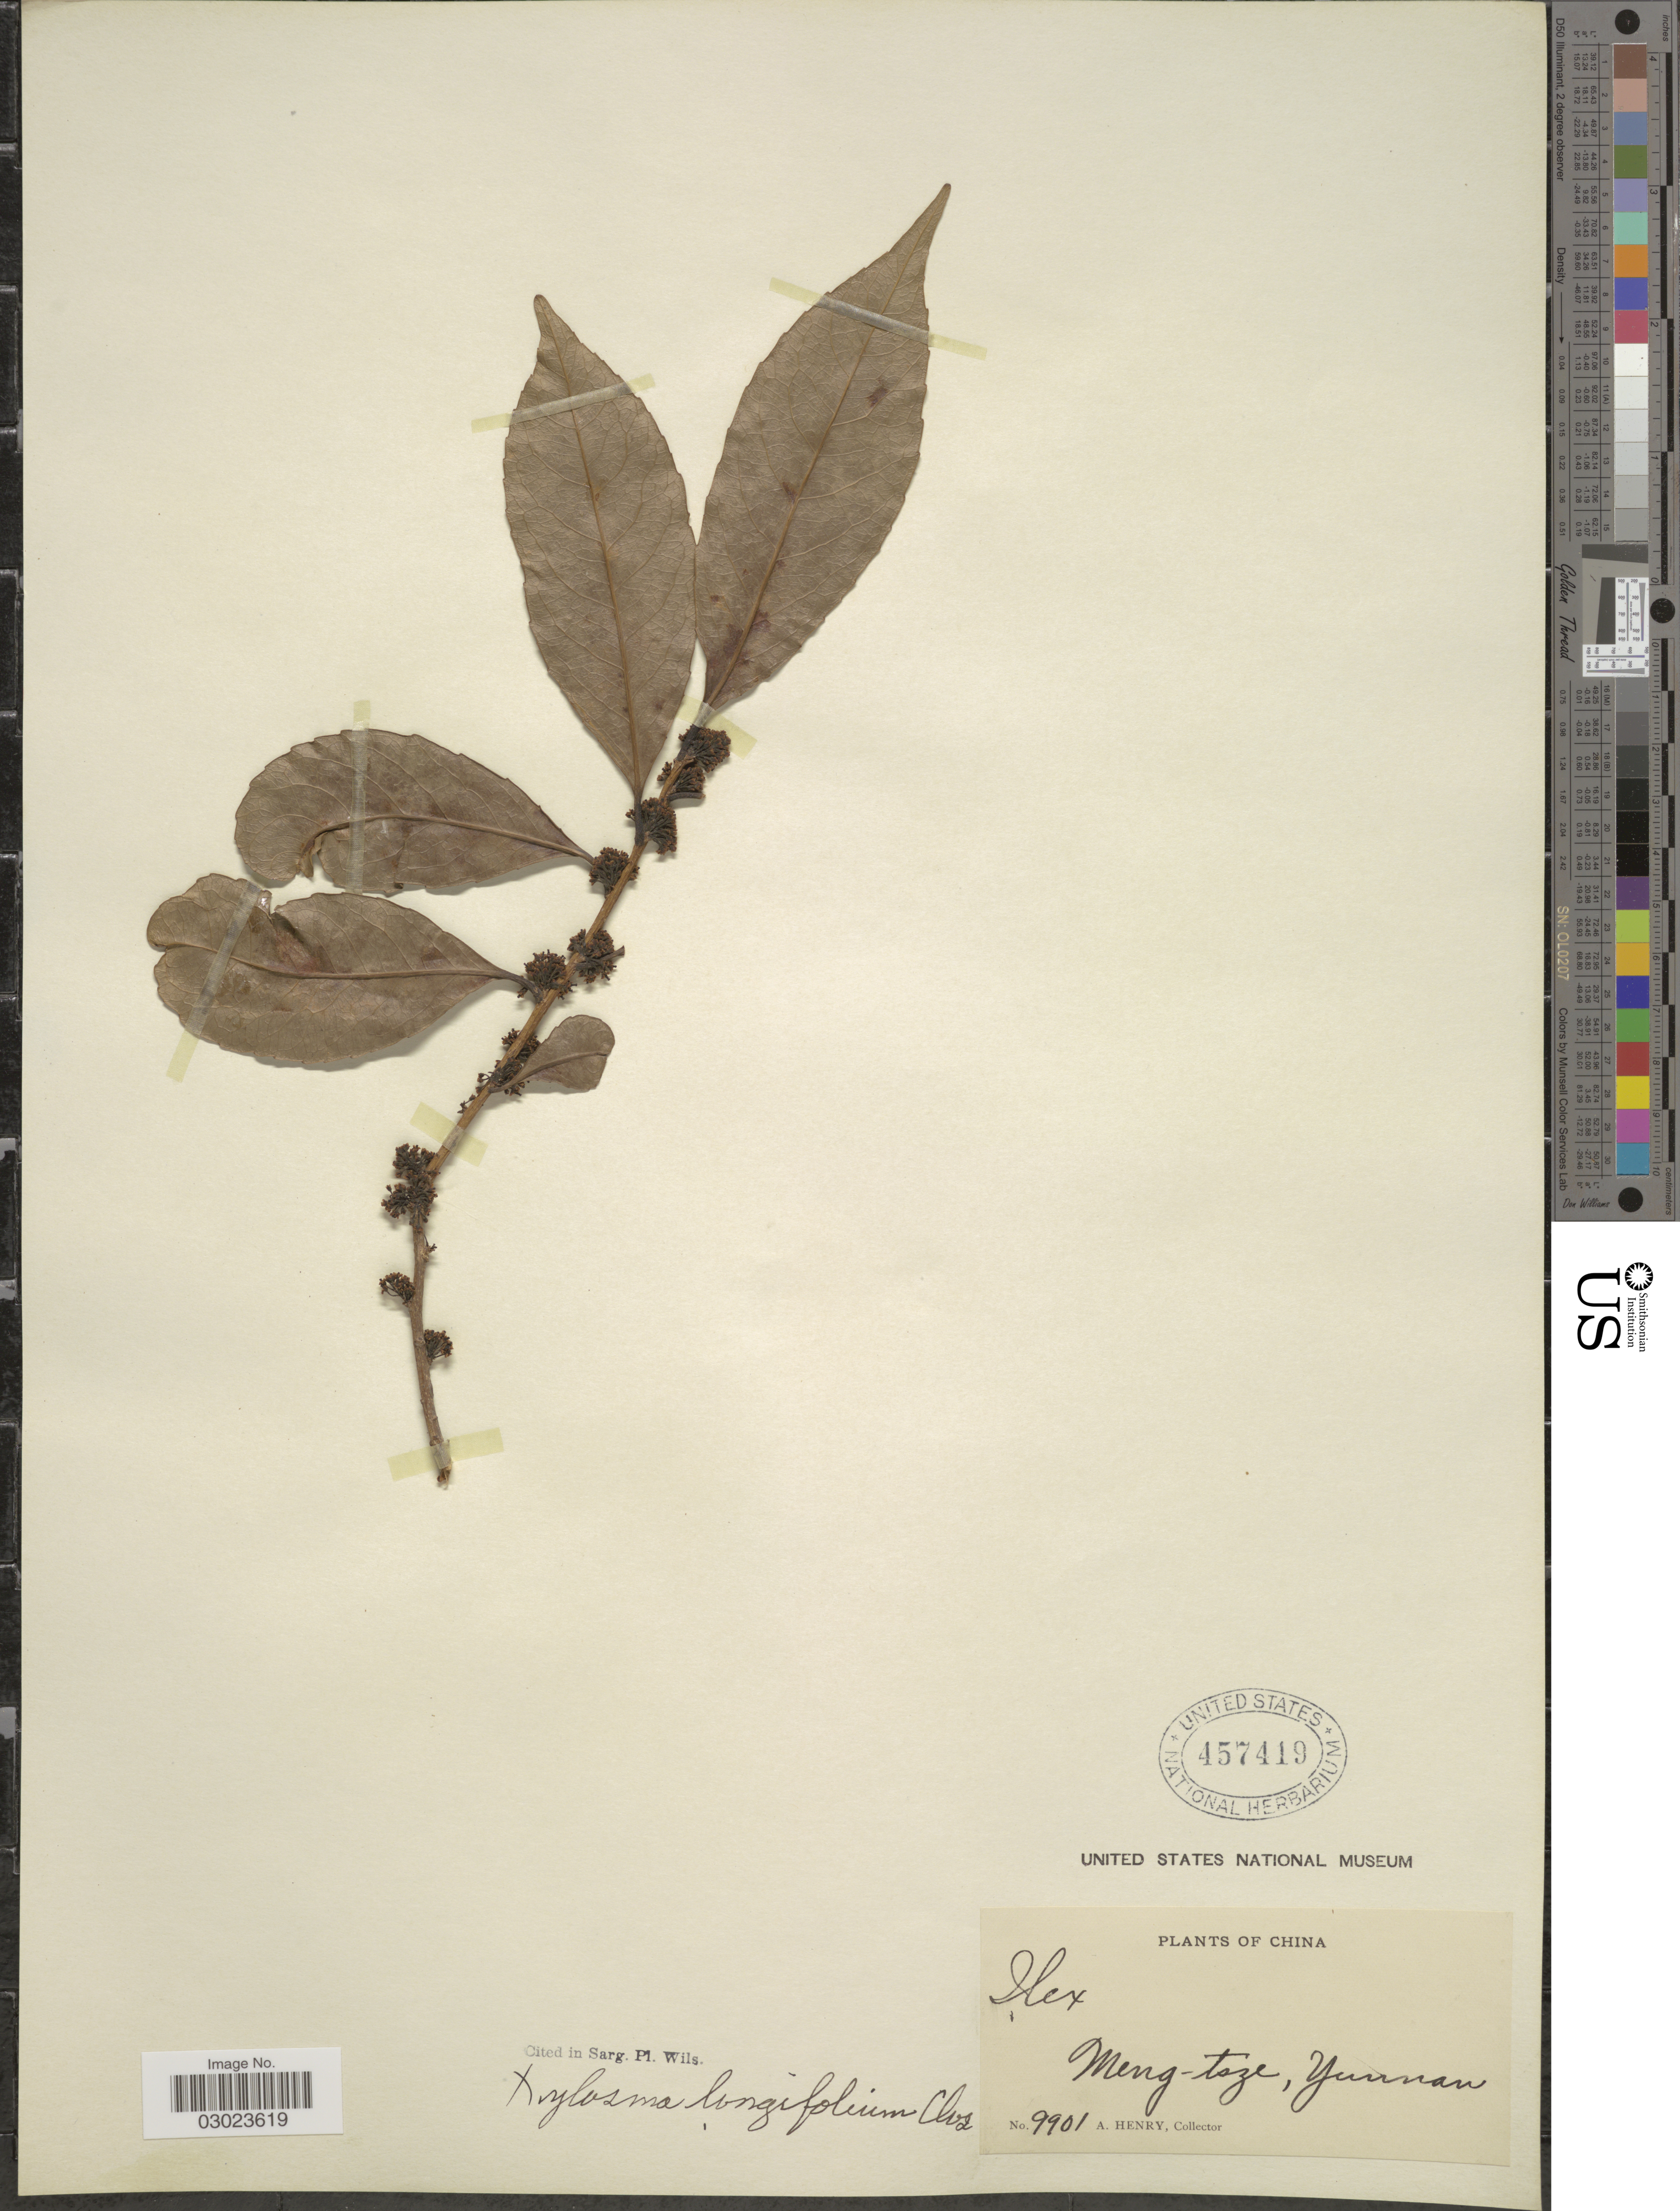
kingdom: Plantae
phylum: Tracheophyta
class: Magnoliopsida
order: Malpighiales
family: Salicaceae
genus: Xylosma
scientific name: Xylosma longifolia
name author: Clos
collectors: A. Henry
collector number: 9901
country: China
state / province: Yunnan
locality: Meng-tsze, Yunnan.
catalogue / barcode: US 457419